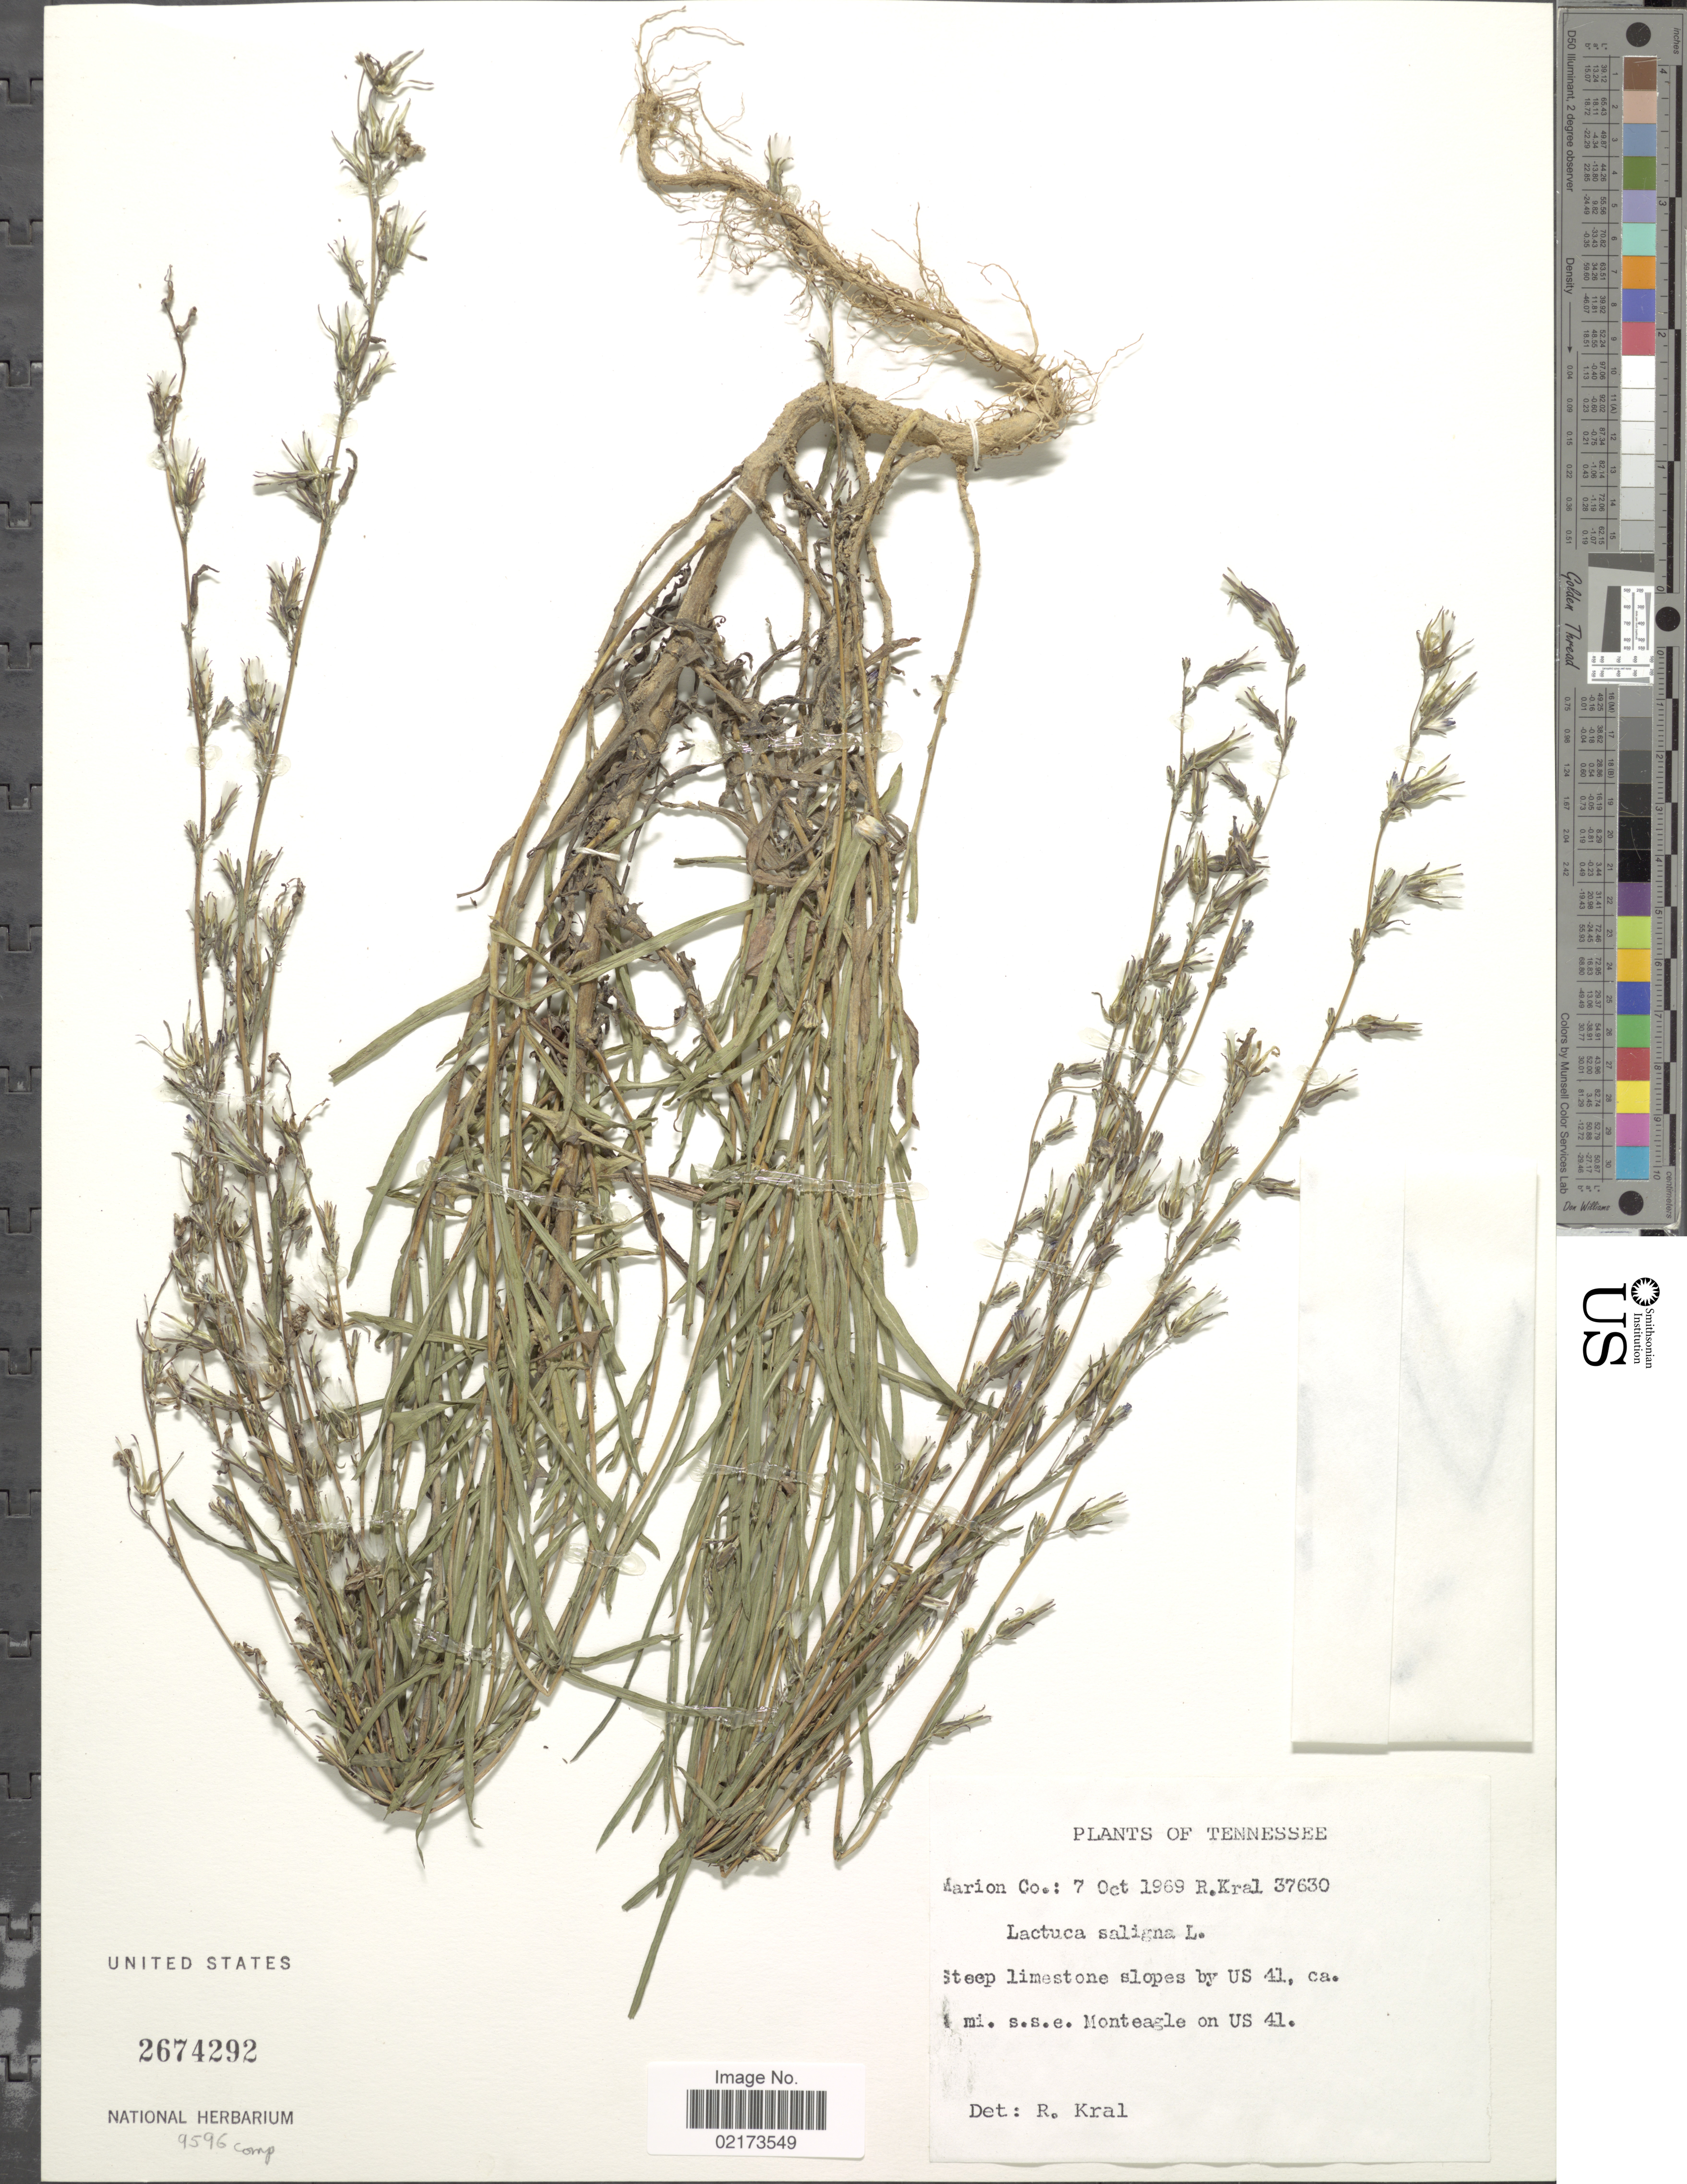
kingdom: Plantae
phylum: Tracheophyta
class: Magnoliopsida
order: Asterales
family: Asteraceae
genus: Lactuca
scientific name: Lactuca saligna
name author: L.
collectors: R. Kral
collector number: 37630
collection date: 1969-10-07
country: United States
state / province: Tennessee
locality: Marion Co., slopes by US 41, ca ½ [interpreted] mi. s.s.e. Monteagle on US 41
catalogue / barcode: US 2674292